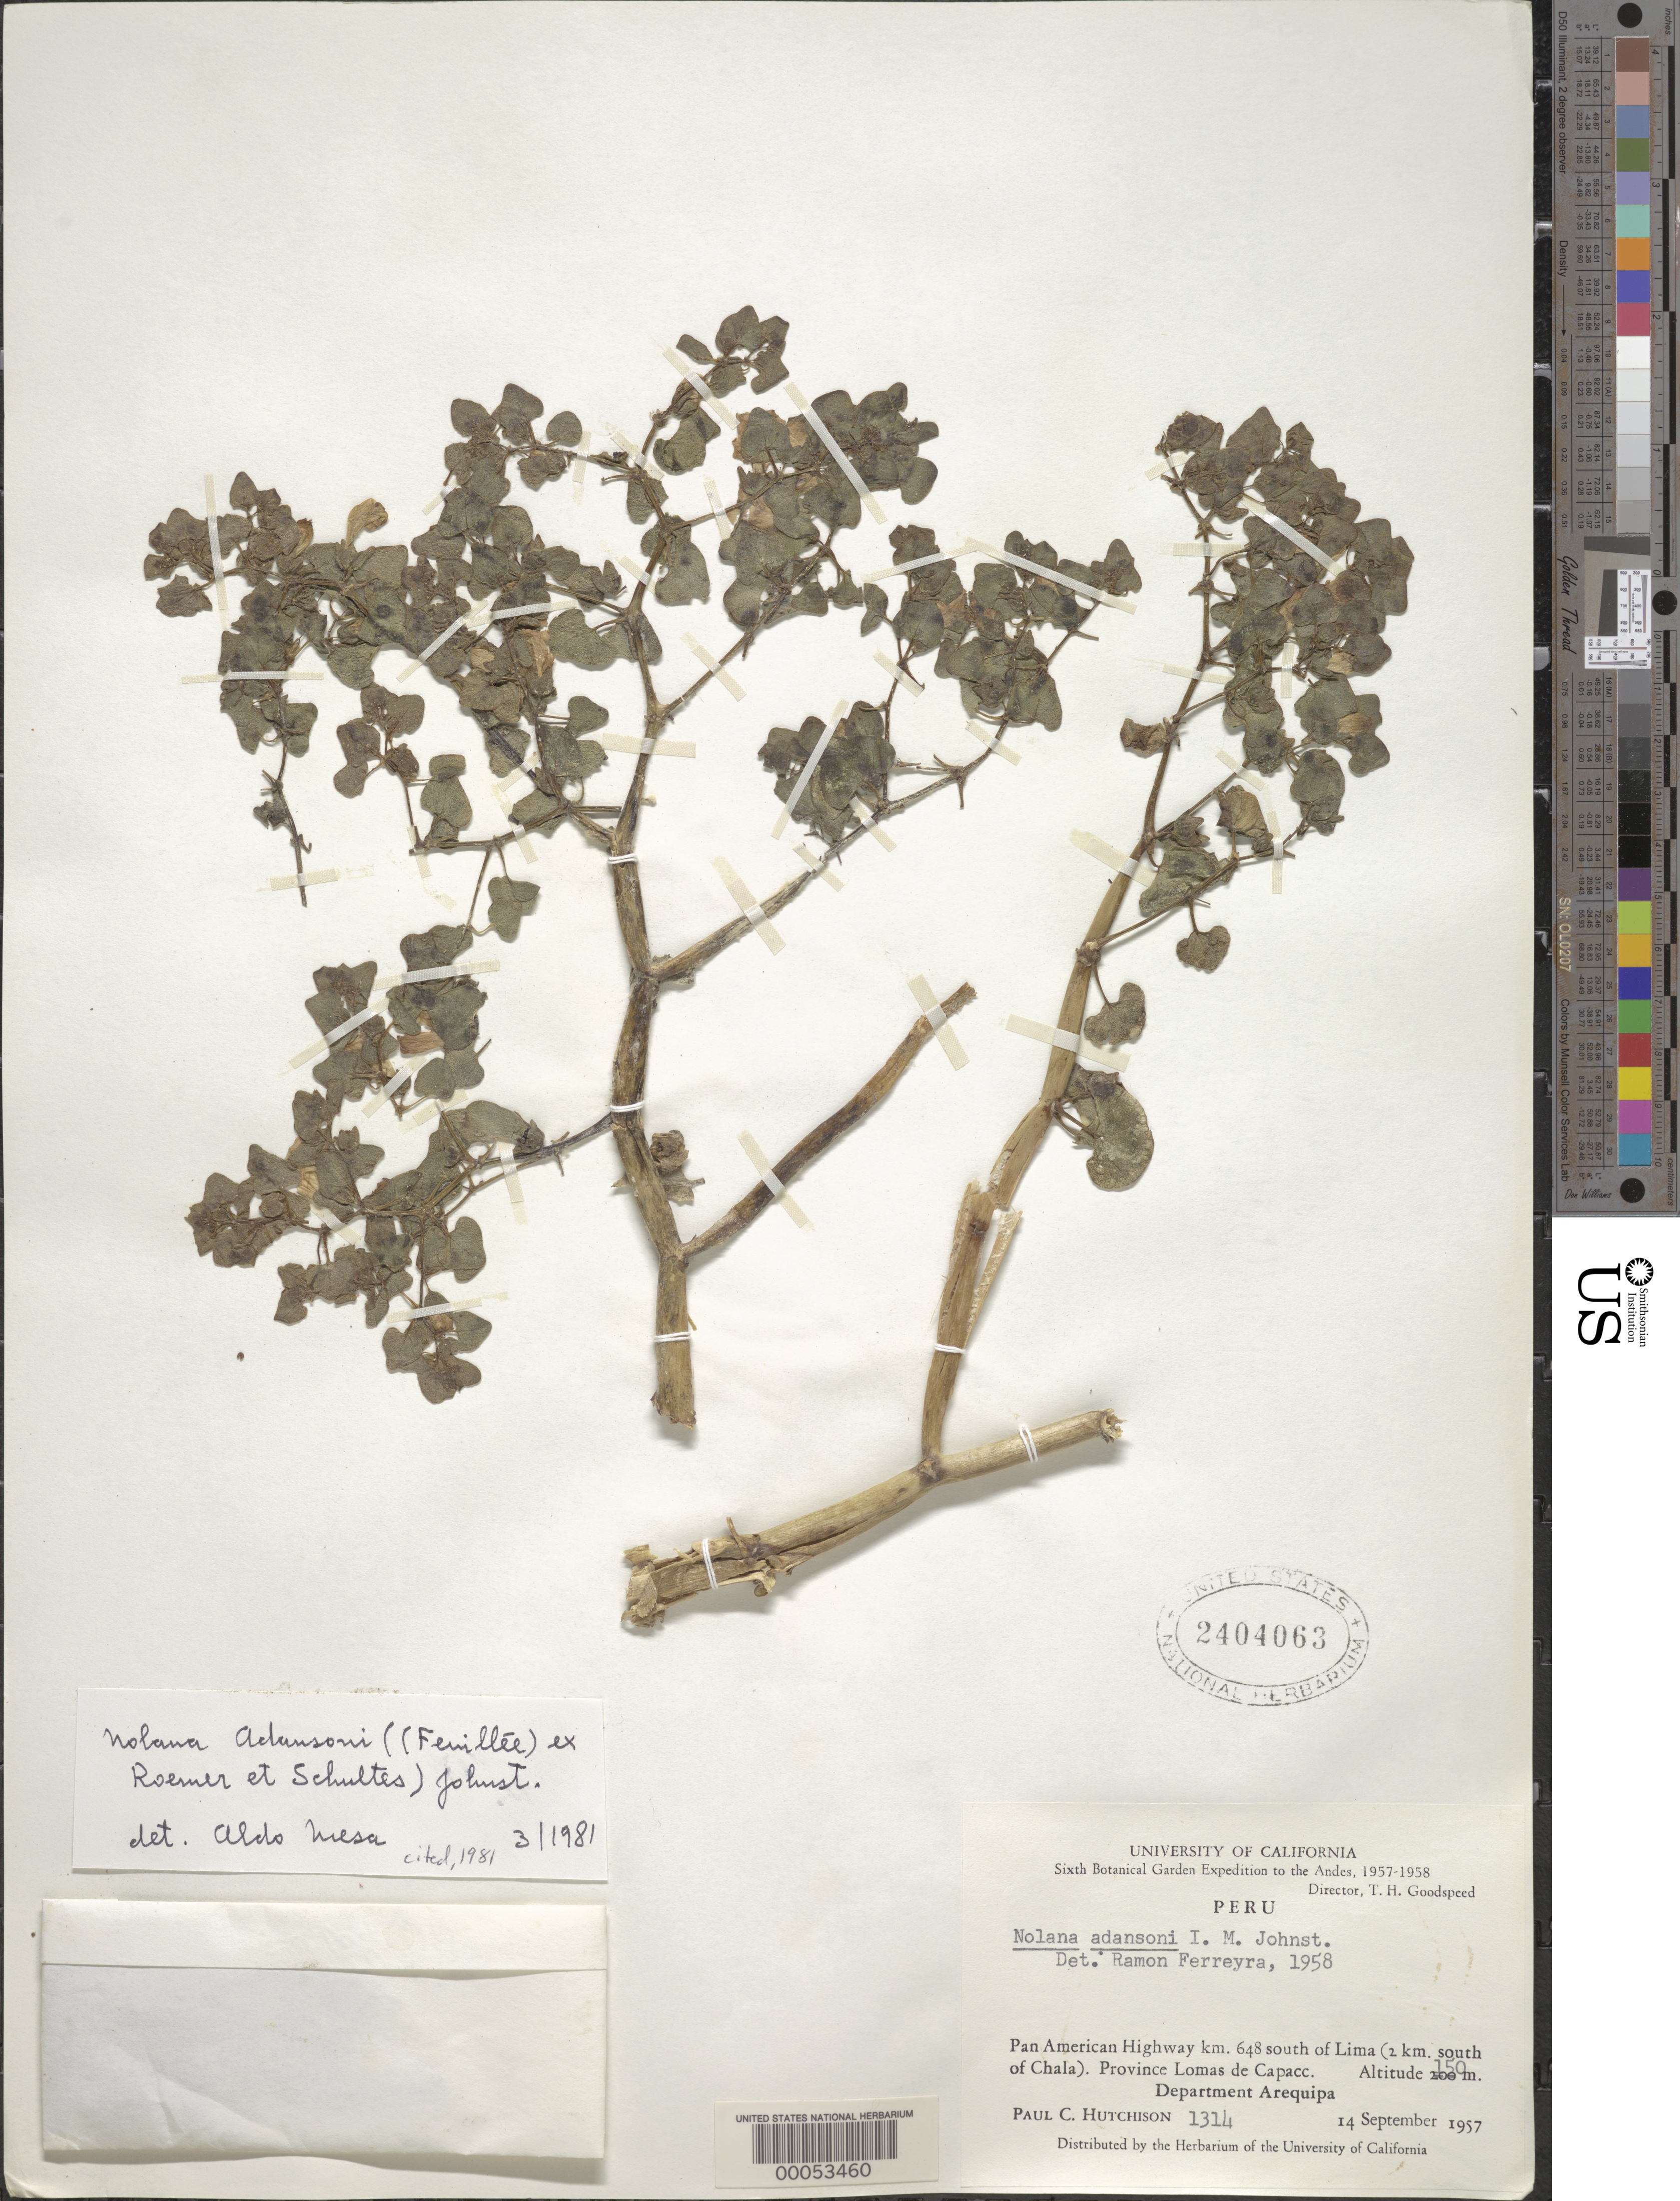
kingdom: Plantae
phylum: Tracheophyta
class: Magnoliopsida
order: Solanales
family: Solanaceae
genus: Nolana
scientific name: Nolana adansonii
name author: I.M. Johnst.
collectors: P. C. Hutchison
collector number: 1314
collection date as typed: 14 Sep 1957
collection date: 1957-09-14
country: Peru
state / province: Arequipa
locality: Lomas de Capacc [?], Pan-American Highway km 648 S of Lima (2 km S of Chala)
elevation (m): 150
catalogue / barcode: US 2404063